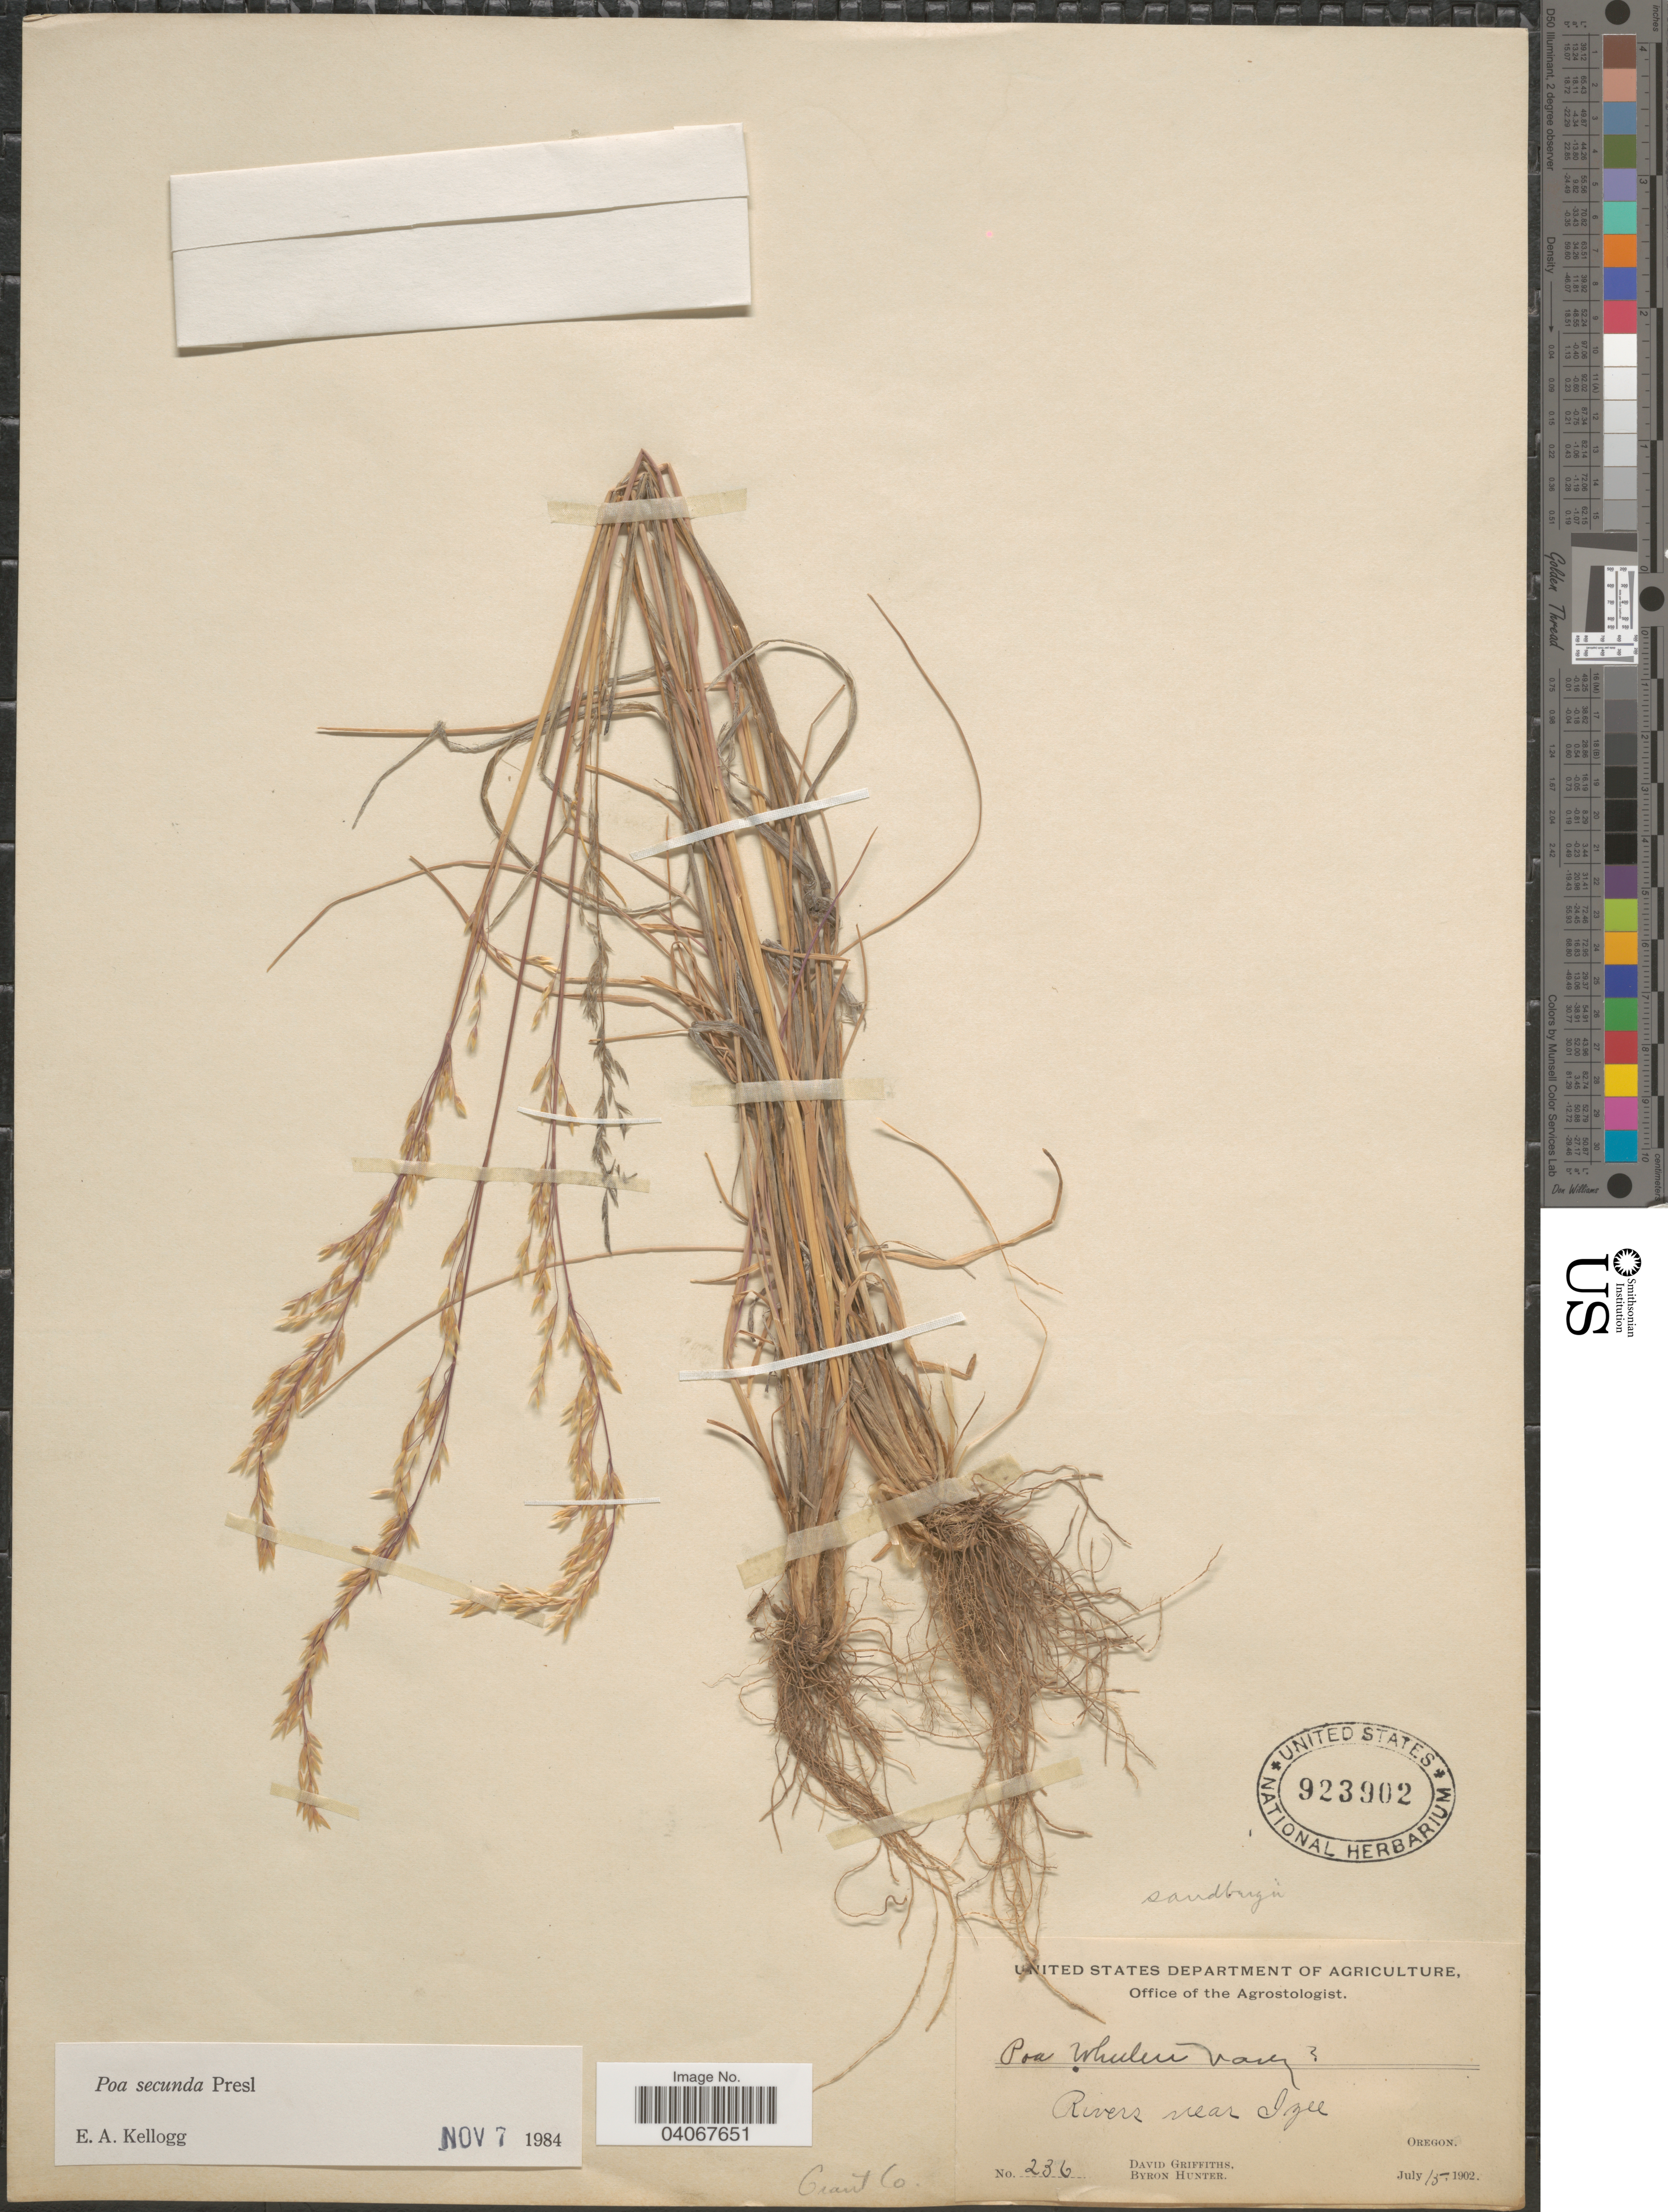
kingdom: Plantae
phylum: Tracheophyta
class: Liliopsida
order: Poales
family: Poaceae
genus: Poa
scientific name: Poa secunda subsp. secunda var. secunda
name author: J. Presl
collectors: D. Griffiths & B. Hunter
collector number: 236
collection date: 1902-07-15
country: United States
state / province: Oregon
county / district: Grant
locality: Rivers near Izee. Grant Co.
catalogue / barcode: US 923902